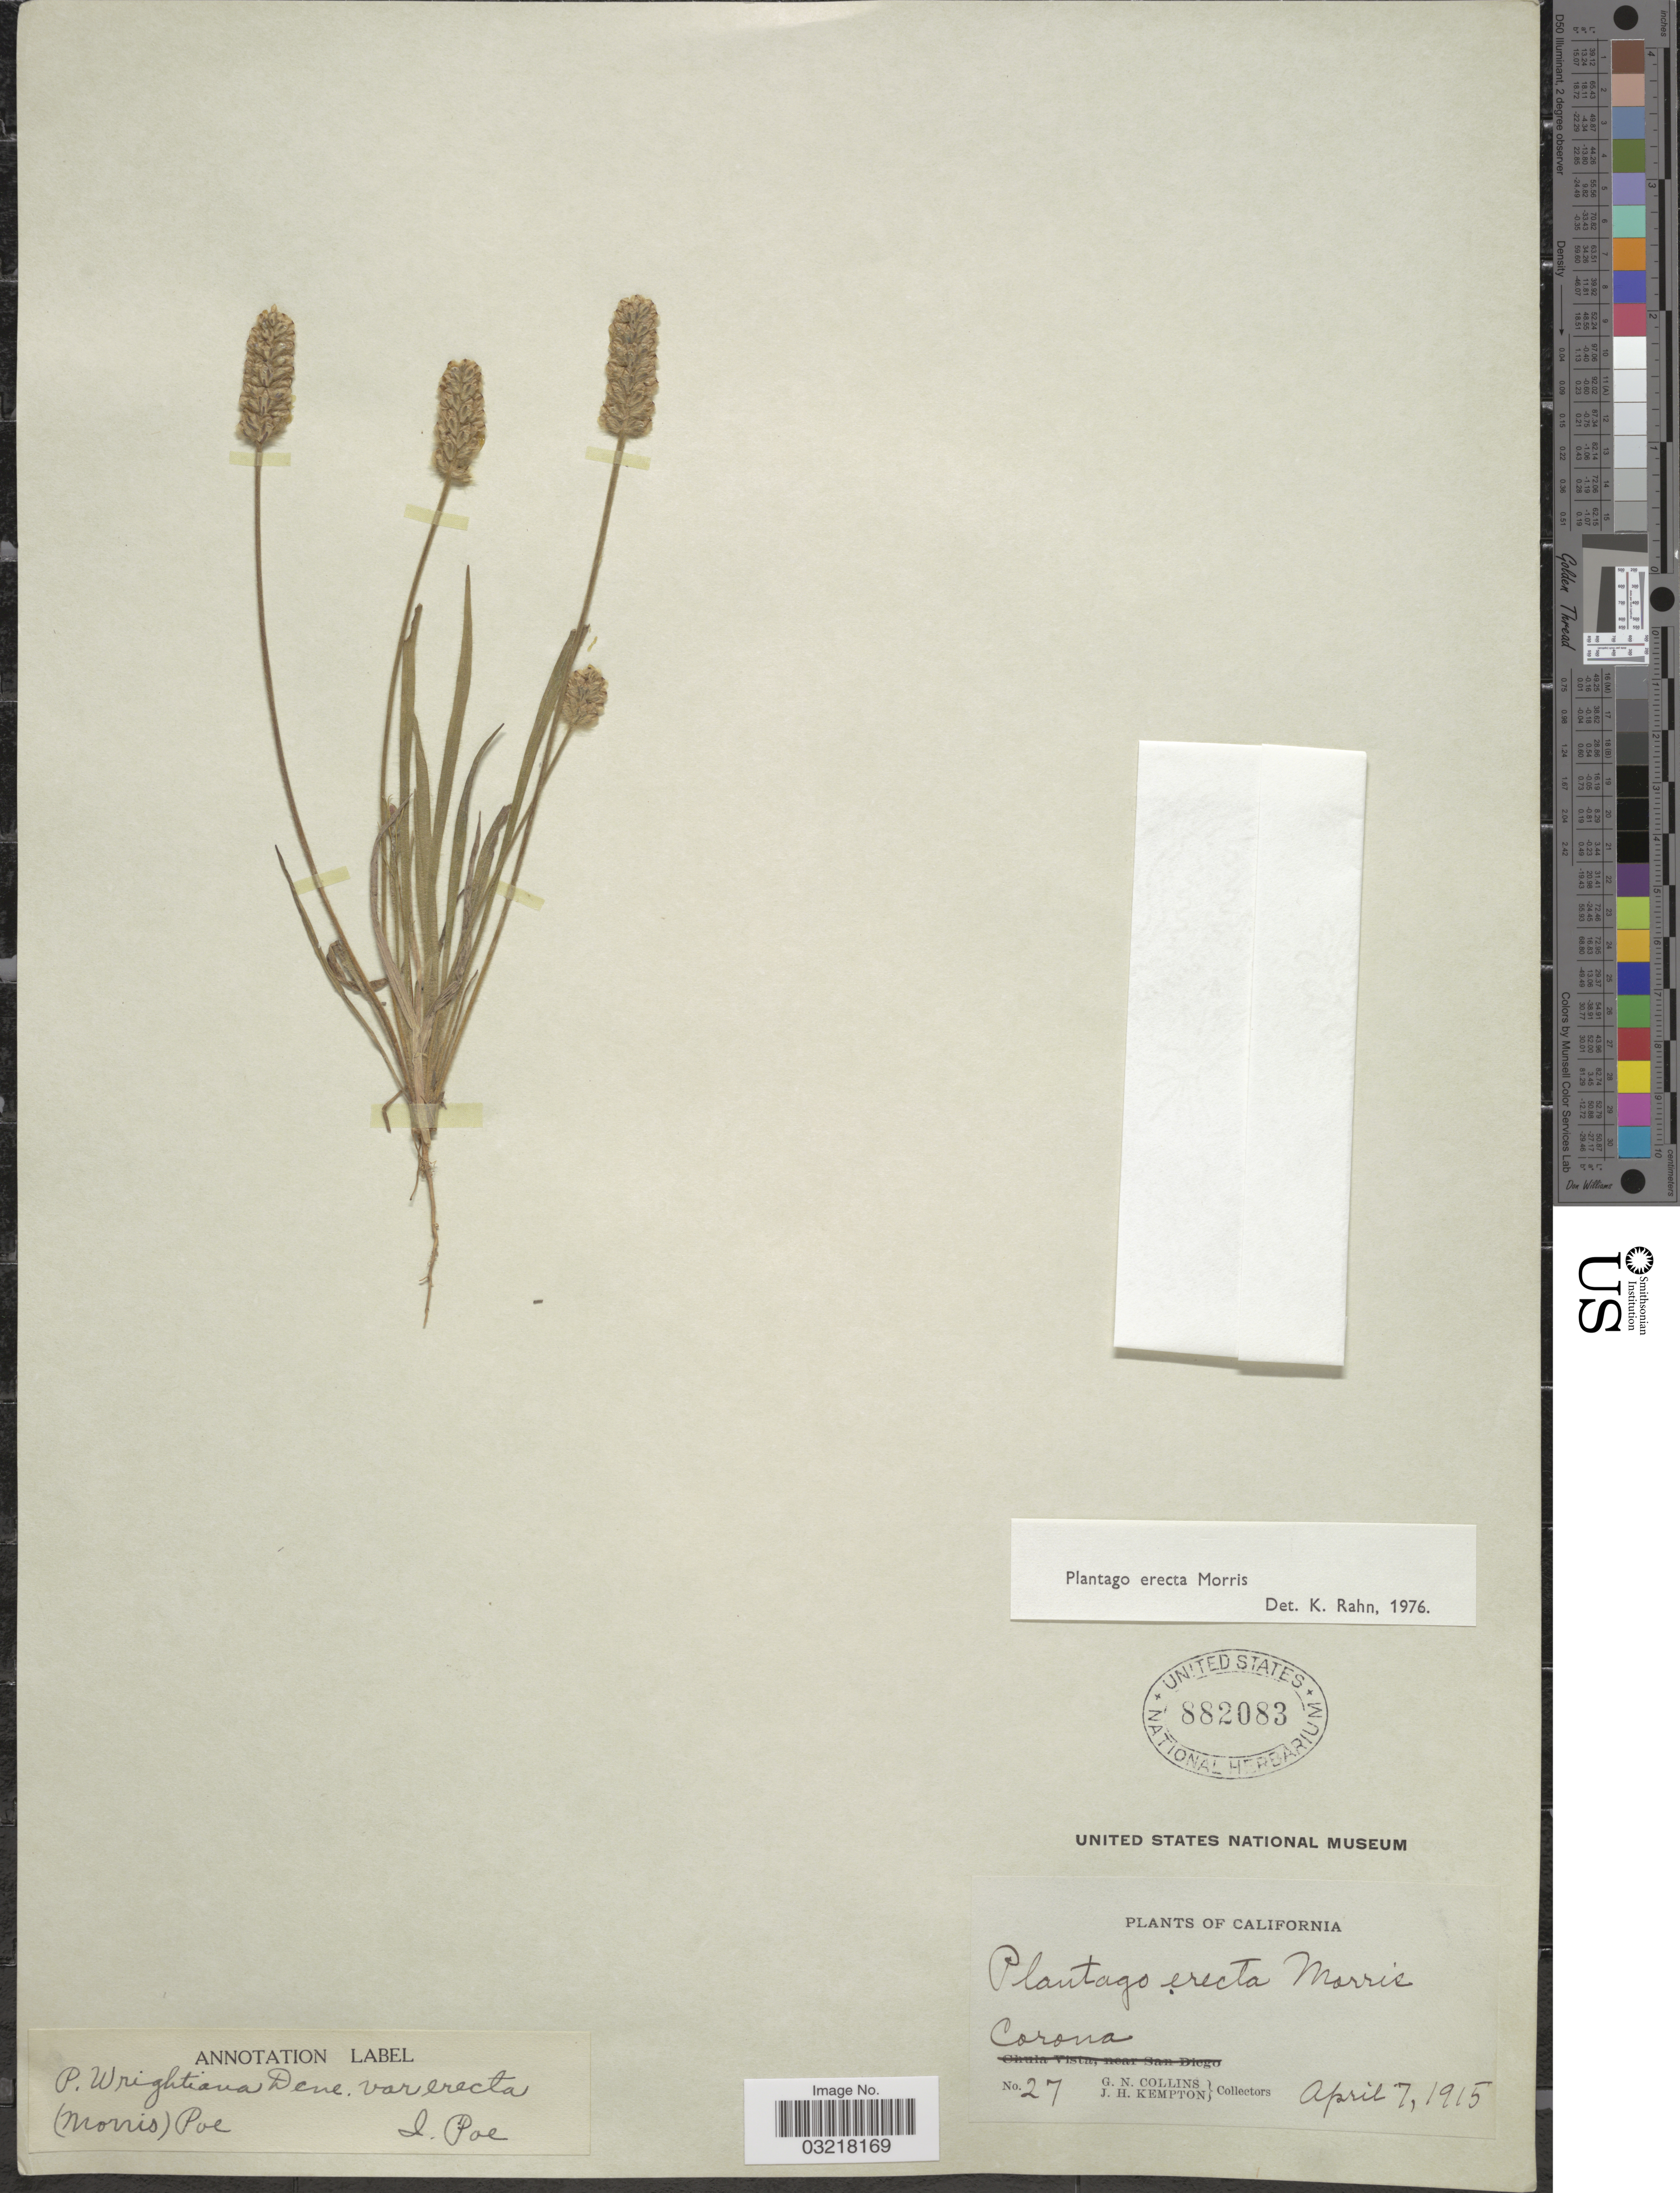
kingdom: Plantae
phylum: Tracheophyta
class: Magnoliopsida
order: Lamiales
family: Plantaginaceae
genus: Plantago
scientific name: Plantago erecta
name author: Morris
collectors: G. Collins & J. H. Kempton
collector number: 27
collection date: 1915-04-07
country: United States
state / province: California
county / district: Riverside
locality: Corona.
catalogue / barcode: US 882083